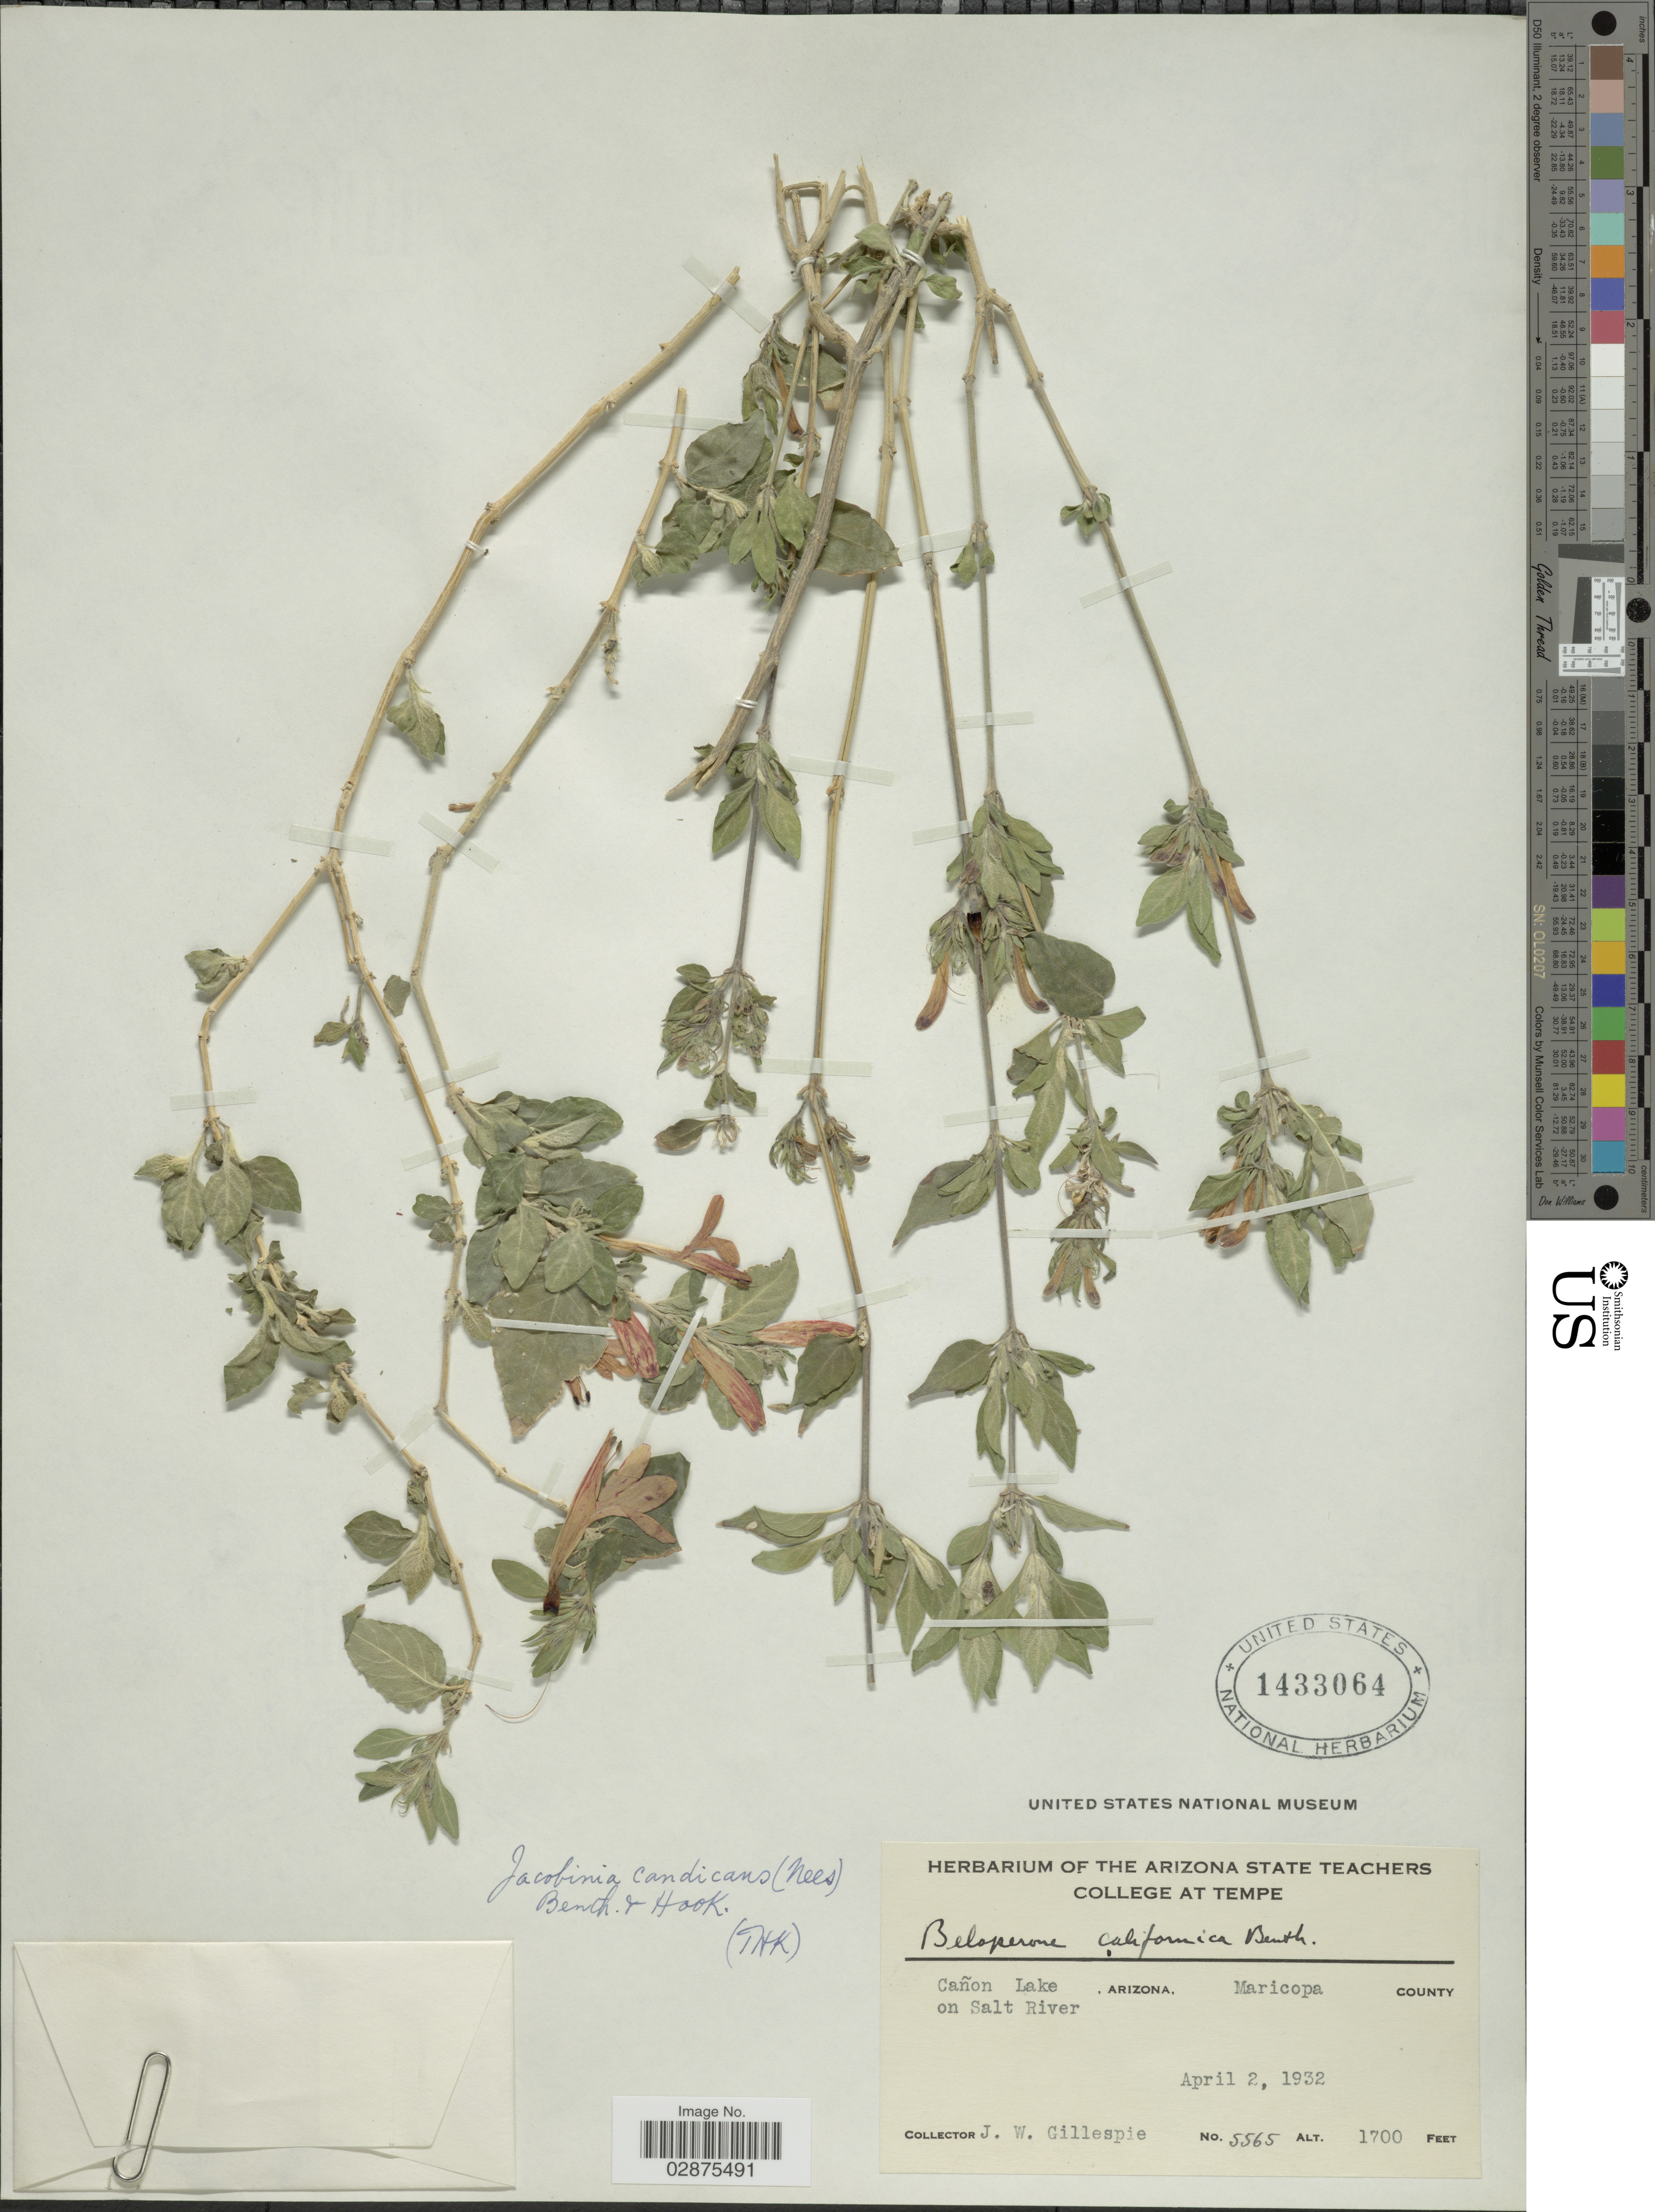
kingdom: Plantae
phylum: Tracheophyta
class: Magnoliopsida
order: Lamiales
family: Acanthaceae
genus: Justicia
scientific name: Justicia candicans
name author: (Nees) L.D. Benson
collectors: J. W. Gillespie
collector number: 5565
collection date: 1932-04-02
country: United States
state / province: Arizona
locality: Cañon Lake, Arizona, Maricopa County on Salt River.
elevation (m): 518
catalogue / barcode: US 1433064